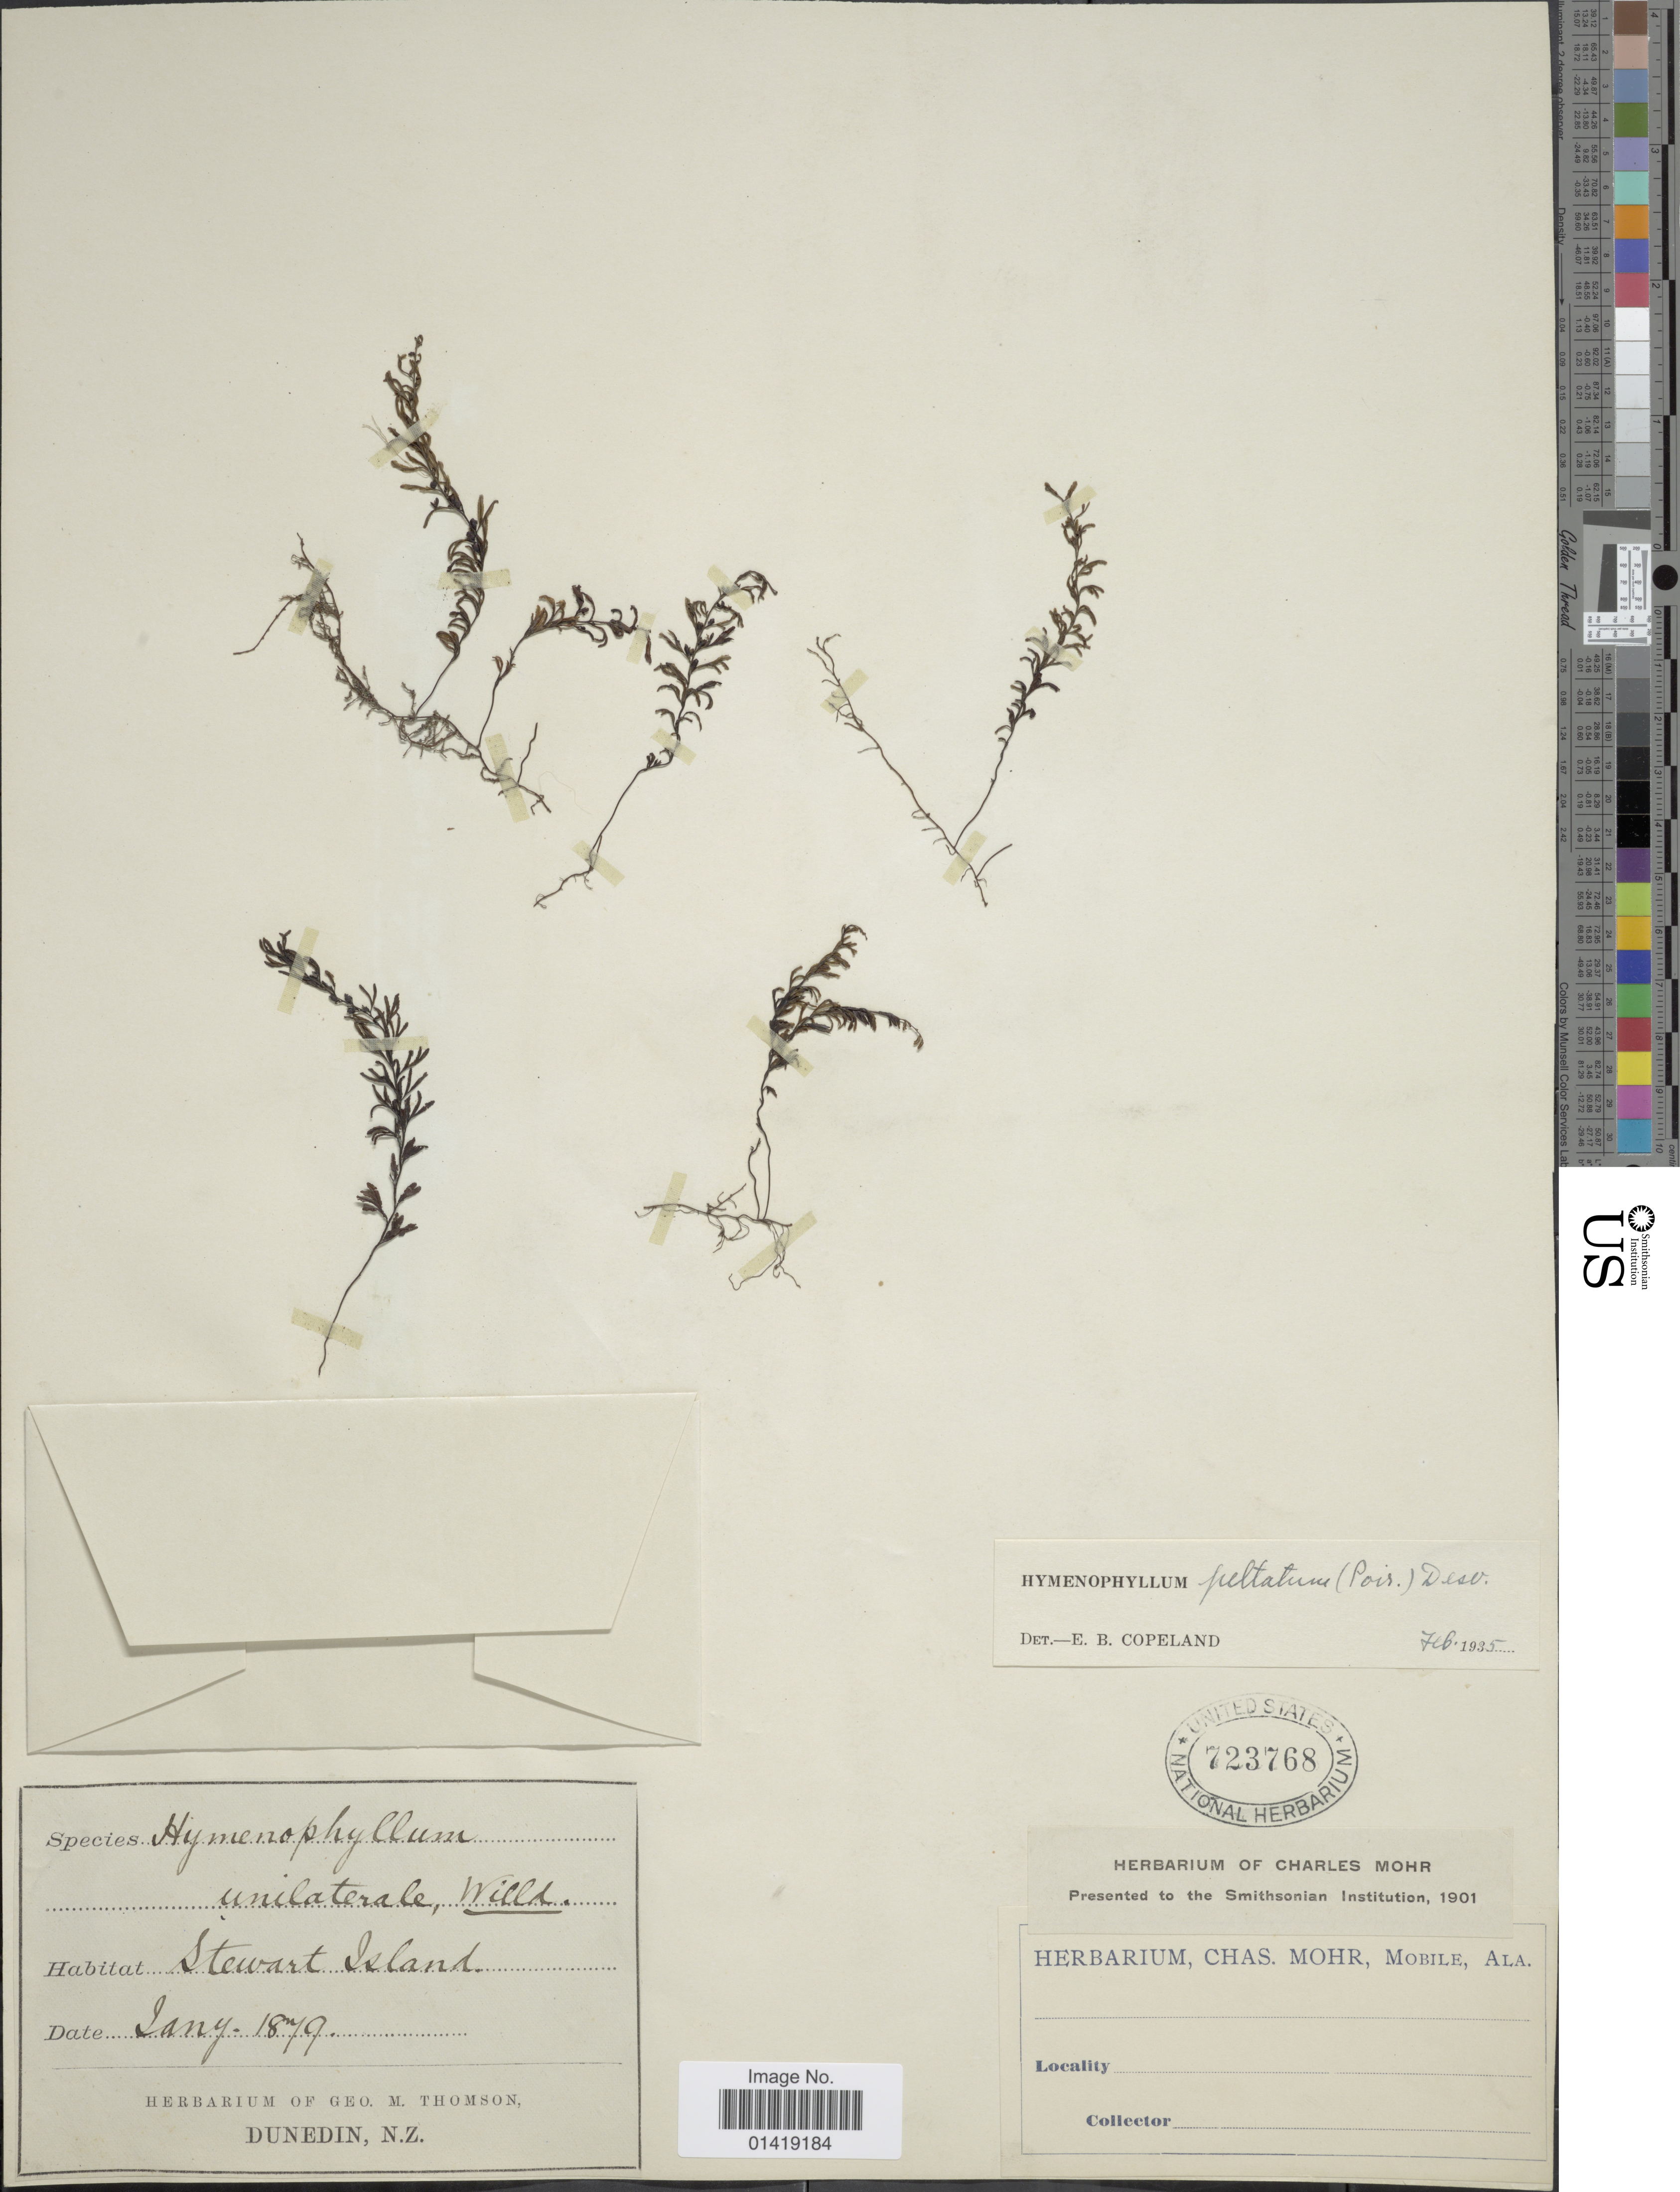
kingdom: Plantae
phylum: Tracheophyta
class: Polypodiopsida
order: Hymenophyllales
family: Hymenophyllaceae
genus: Hymenophyllum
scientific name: Hymenophyllum peltatum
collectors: G. Thomson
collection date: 1879-01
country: New Zealand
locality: Stewart Island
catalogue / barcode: US 723768